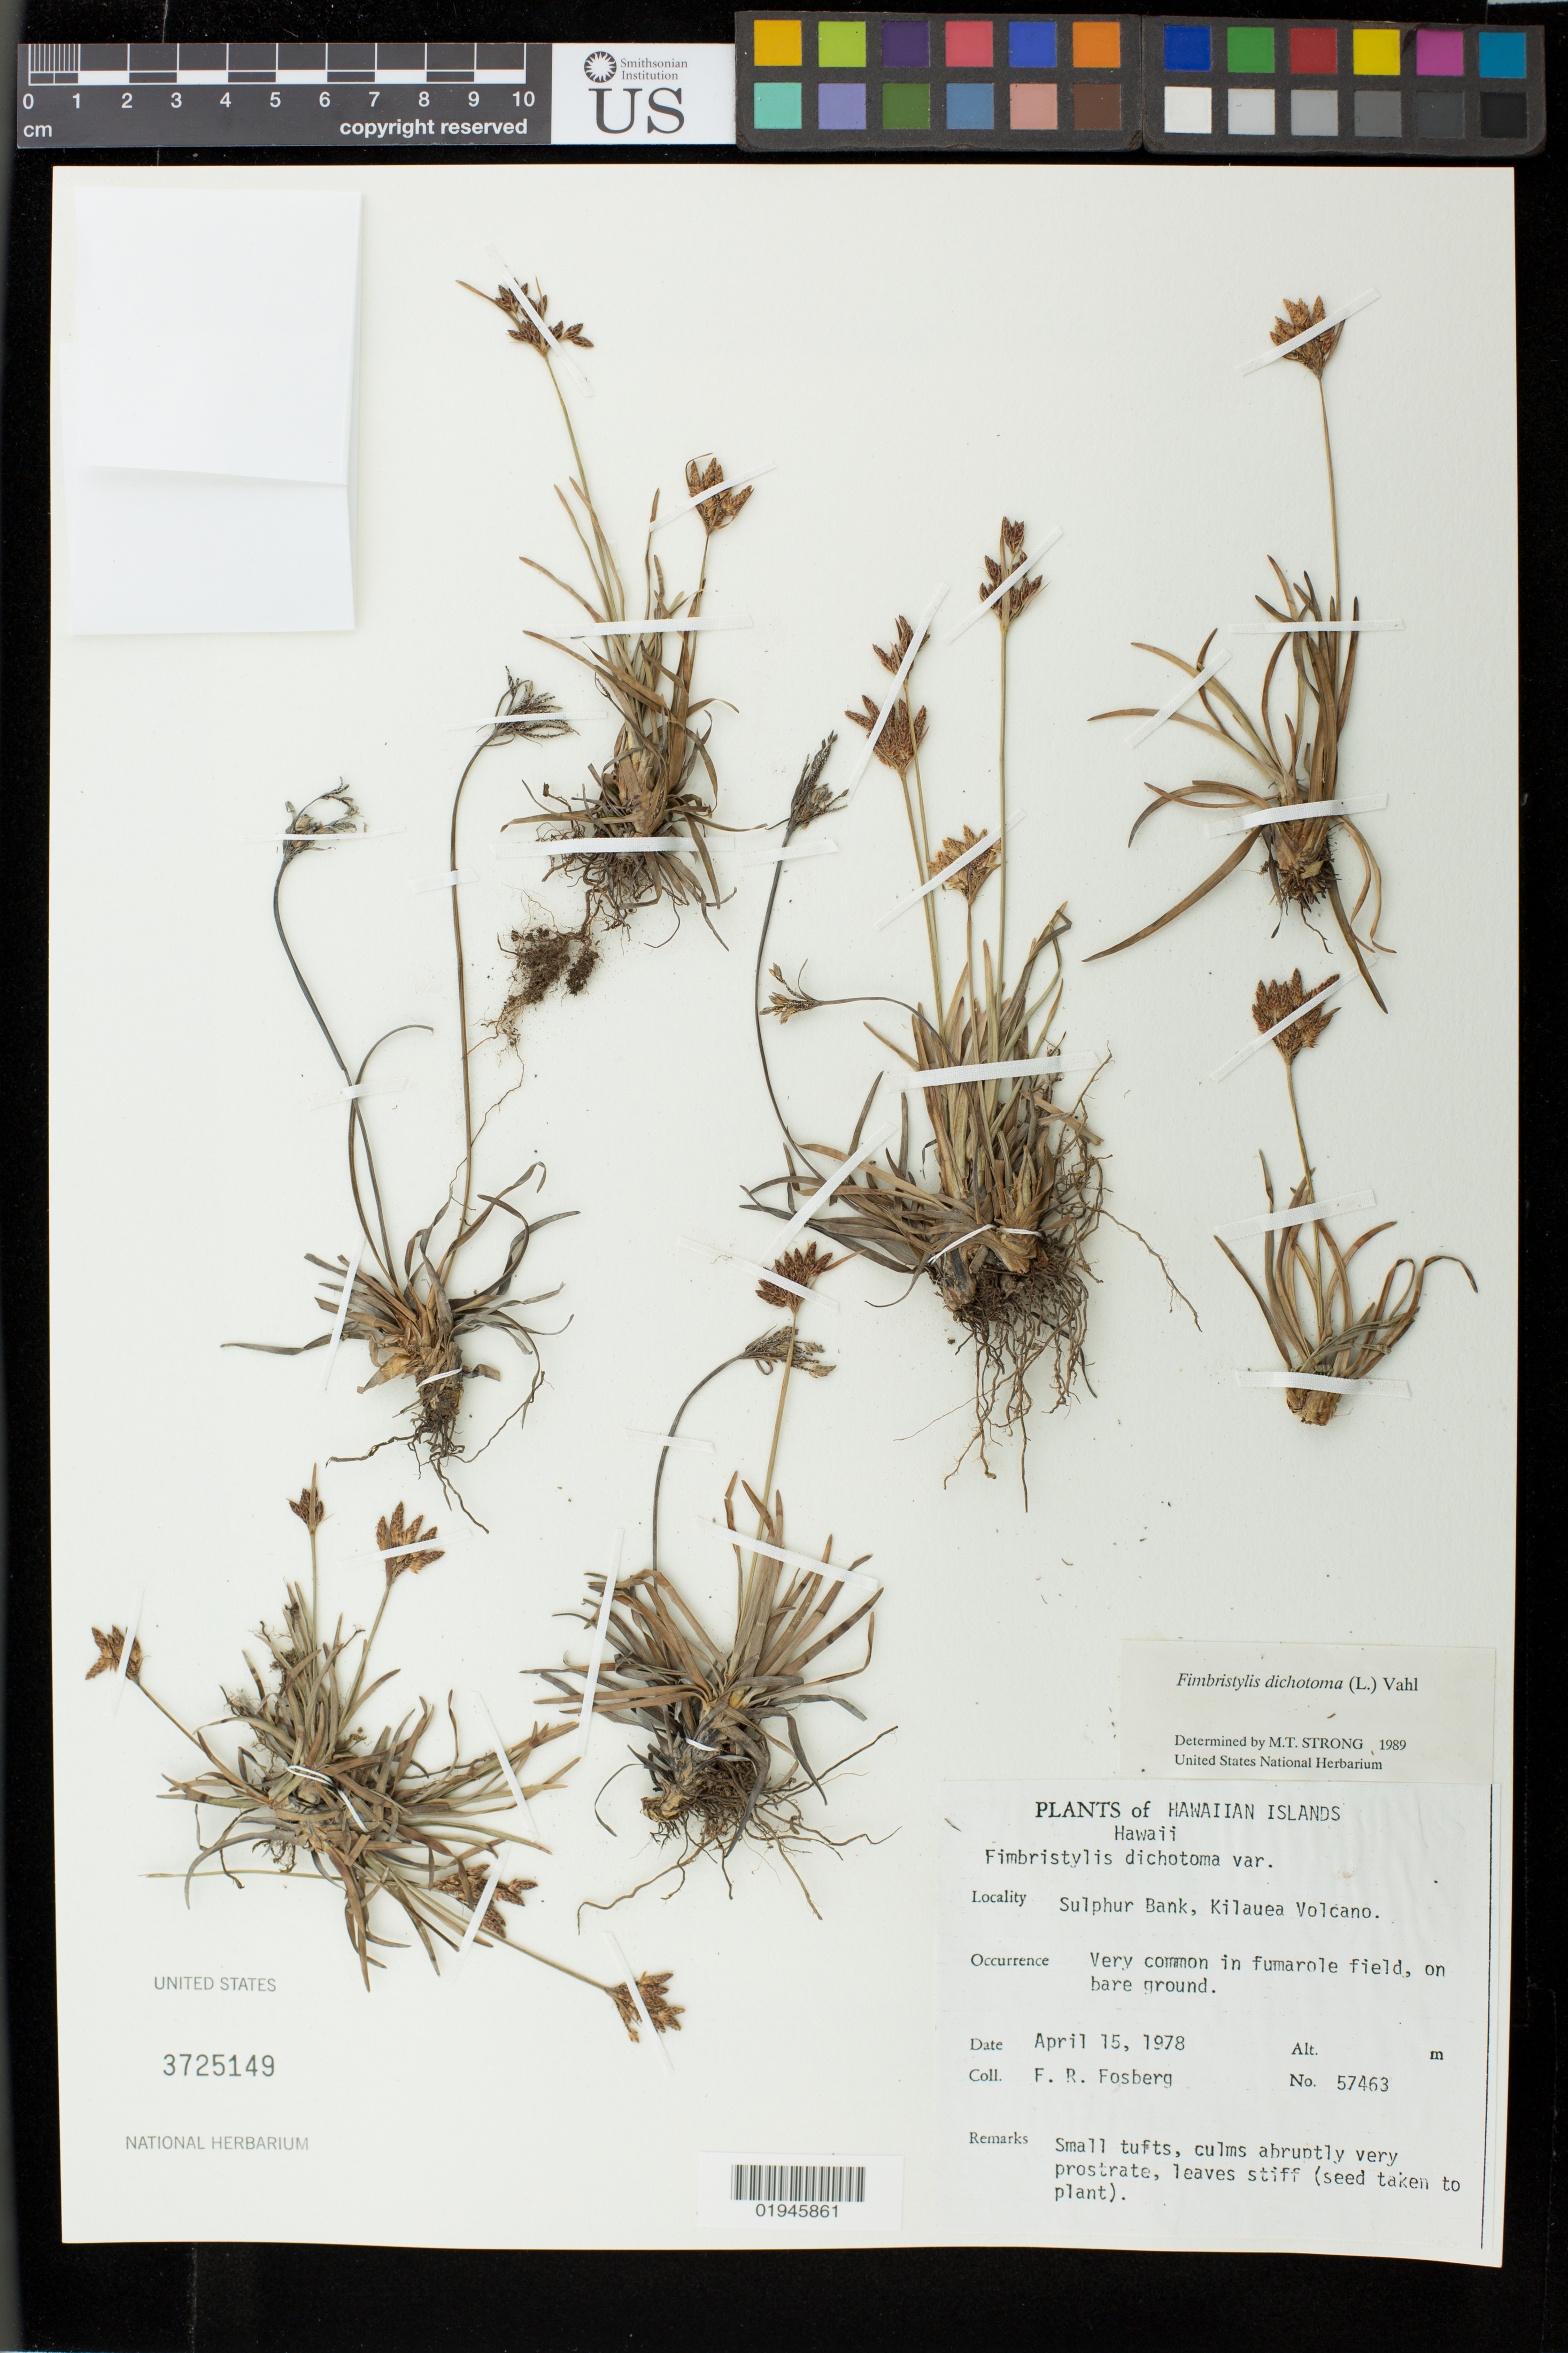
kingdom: Plantae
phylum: Tracheophyta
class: Liliopsida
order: Poales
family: Cyperaceae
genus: Fimbristylis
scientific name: Fimbristylis dichotoma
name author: (L.) Vahl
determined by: Strong, M. T., (US), Smithsonian Institution - National Museum of Natural History (UNITED STATES)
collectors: F. R. Fosberg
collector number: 57463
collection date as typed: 15 Apr 1978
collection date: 1978-04-15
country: United States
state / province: Hawaii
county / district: Hawaii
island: Hawaii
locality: Sulphur Bank, Kilauea Volcano, Hawaii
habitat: Fumarole field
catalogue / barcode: US 3725149